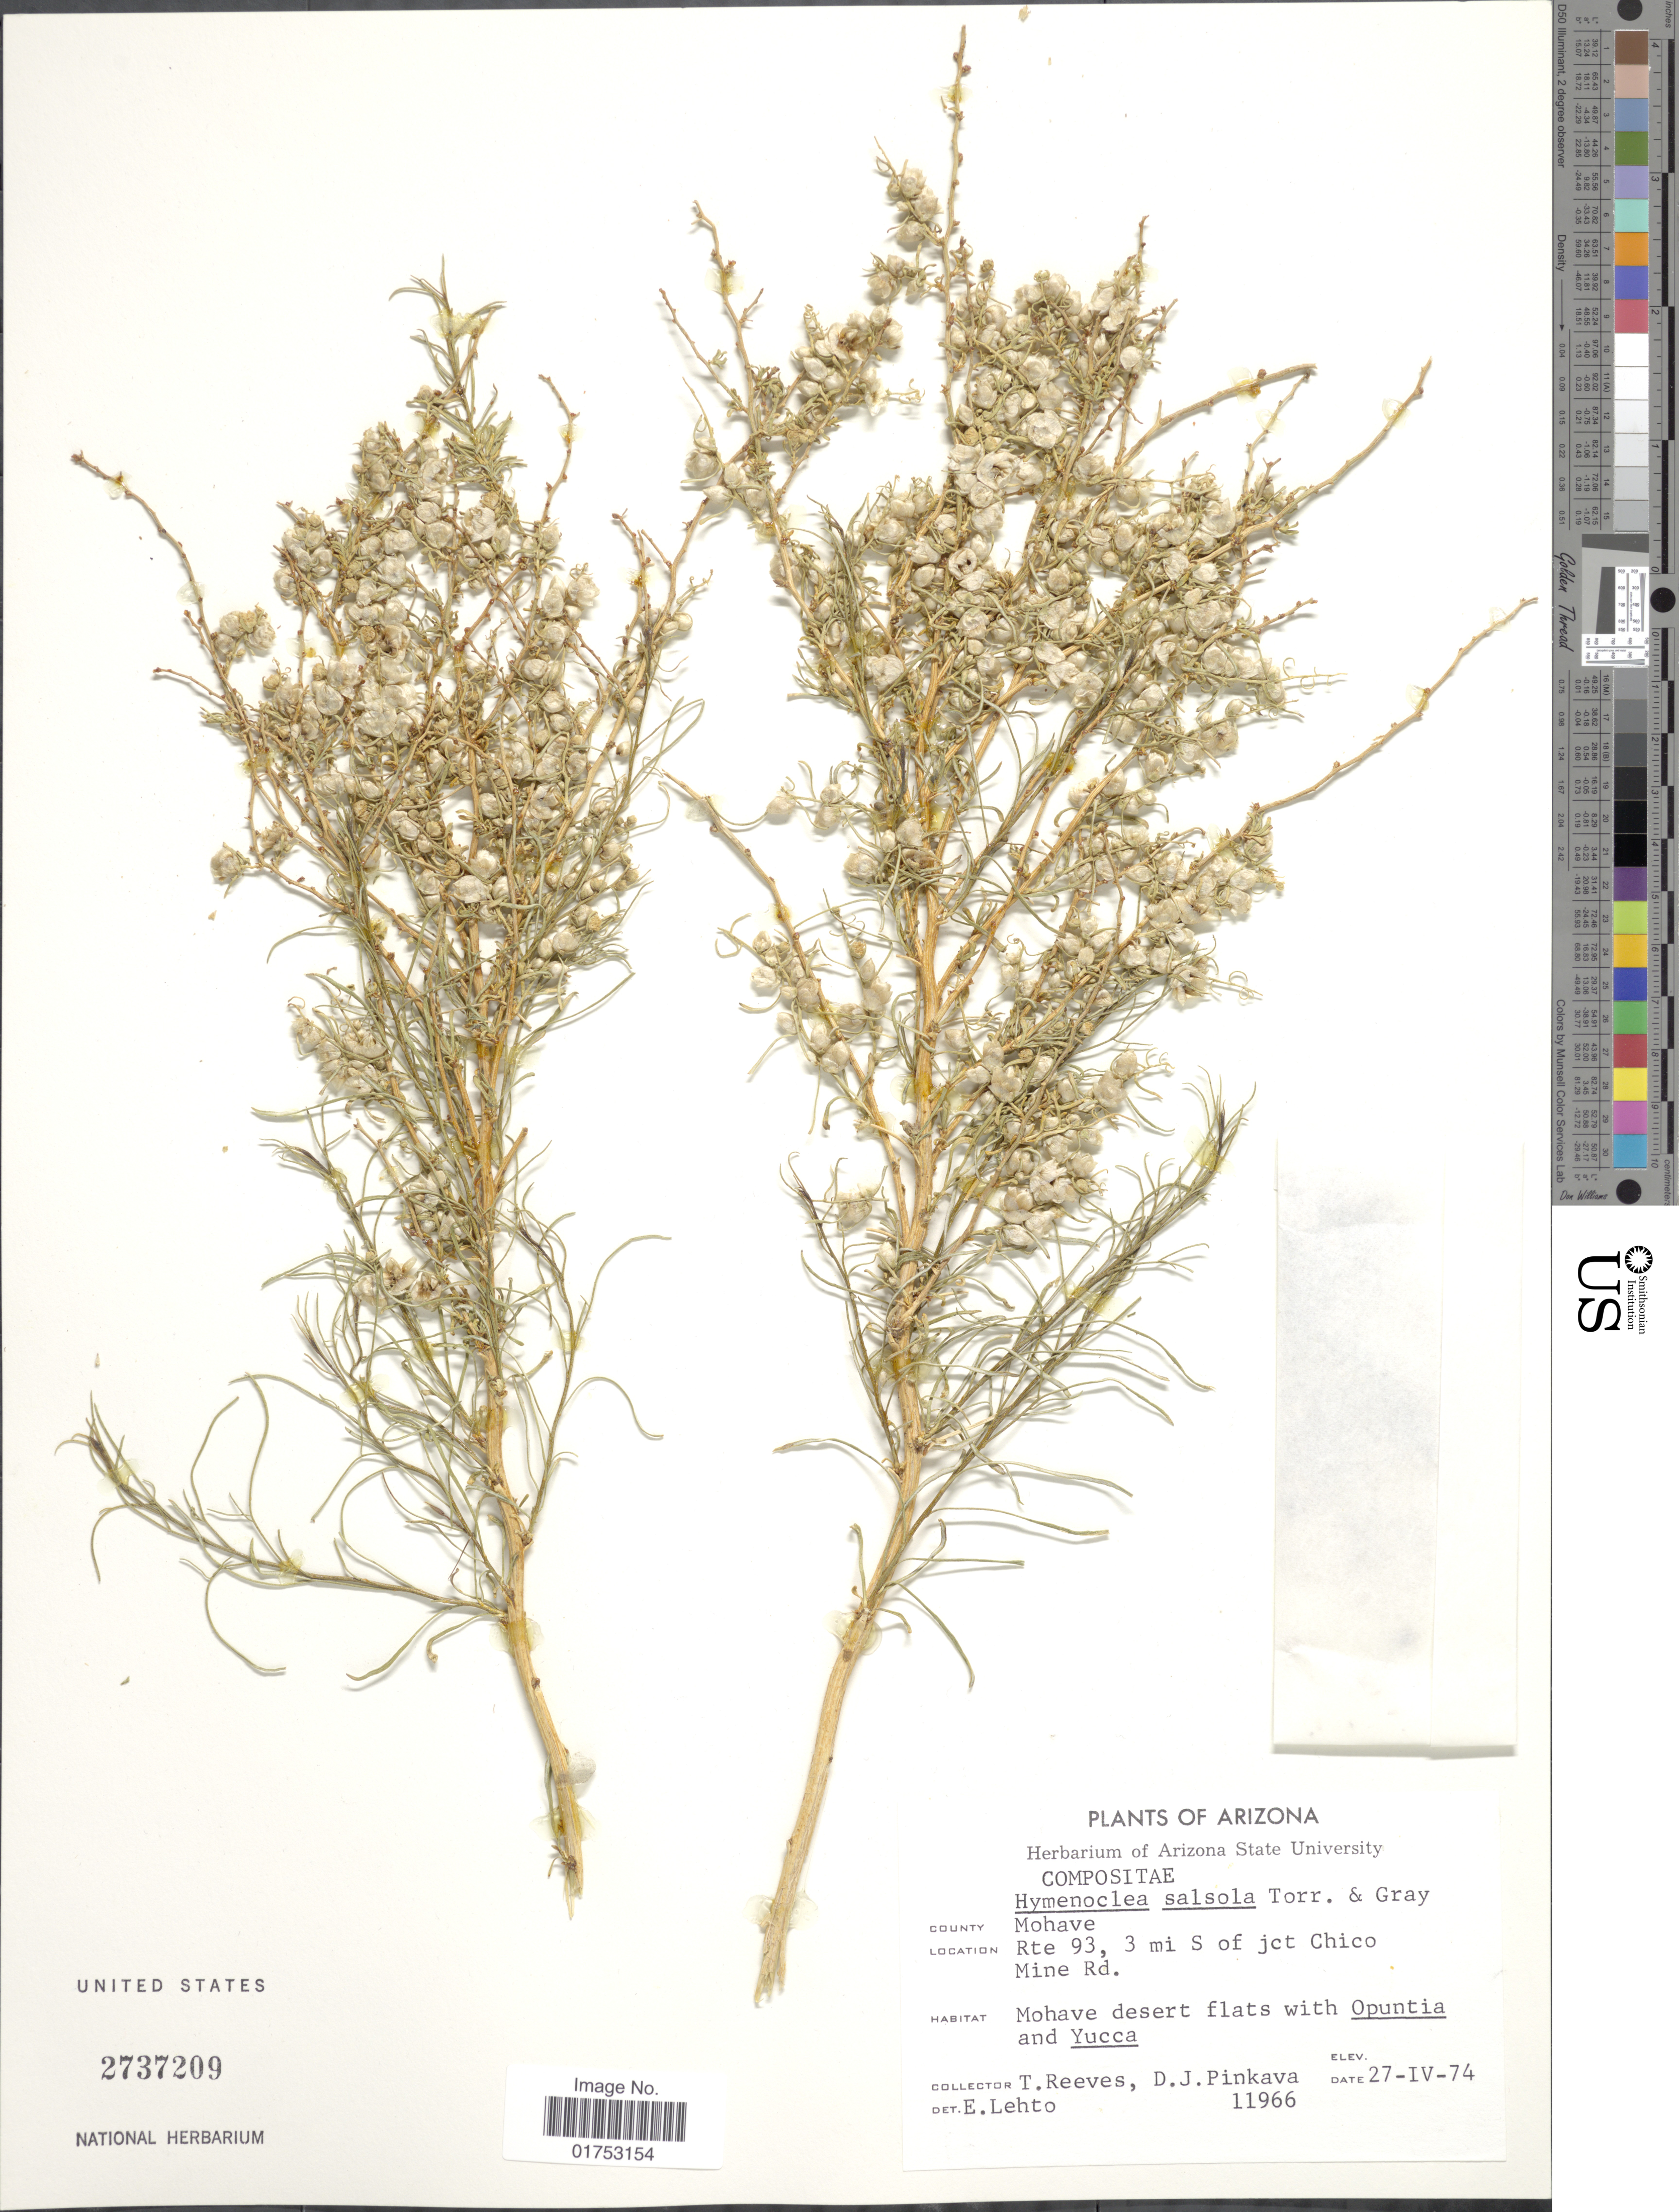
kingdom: Plantae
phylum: Tracheophyta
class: Magnoliopsida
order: Asterales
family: Asteraceae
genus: Hymenoclea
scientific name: Hymenoclea salsola var. salsola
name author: Torr. & A. Gray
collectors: T. Reeves & D. J. Pinkava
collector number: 11966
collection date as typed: Transcribed d/m/y: 27/4/74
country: United States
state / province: Arizona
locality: County Mohave, Rte 93, 3 mi S of jct Chico Mine Rd.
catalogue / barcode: US 2737209